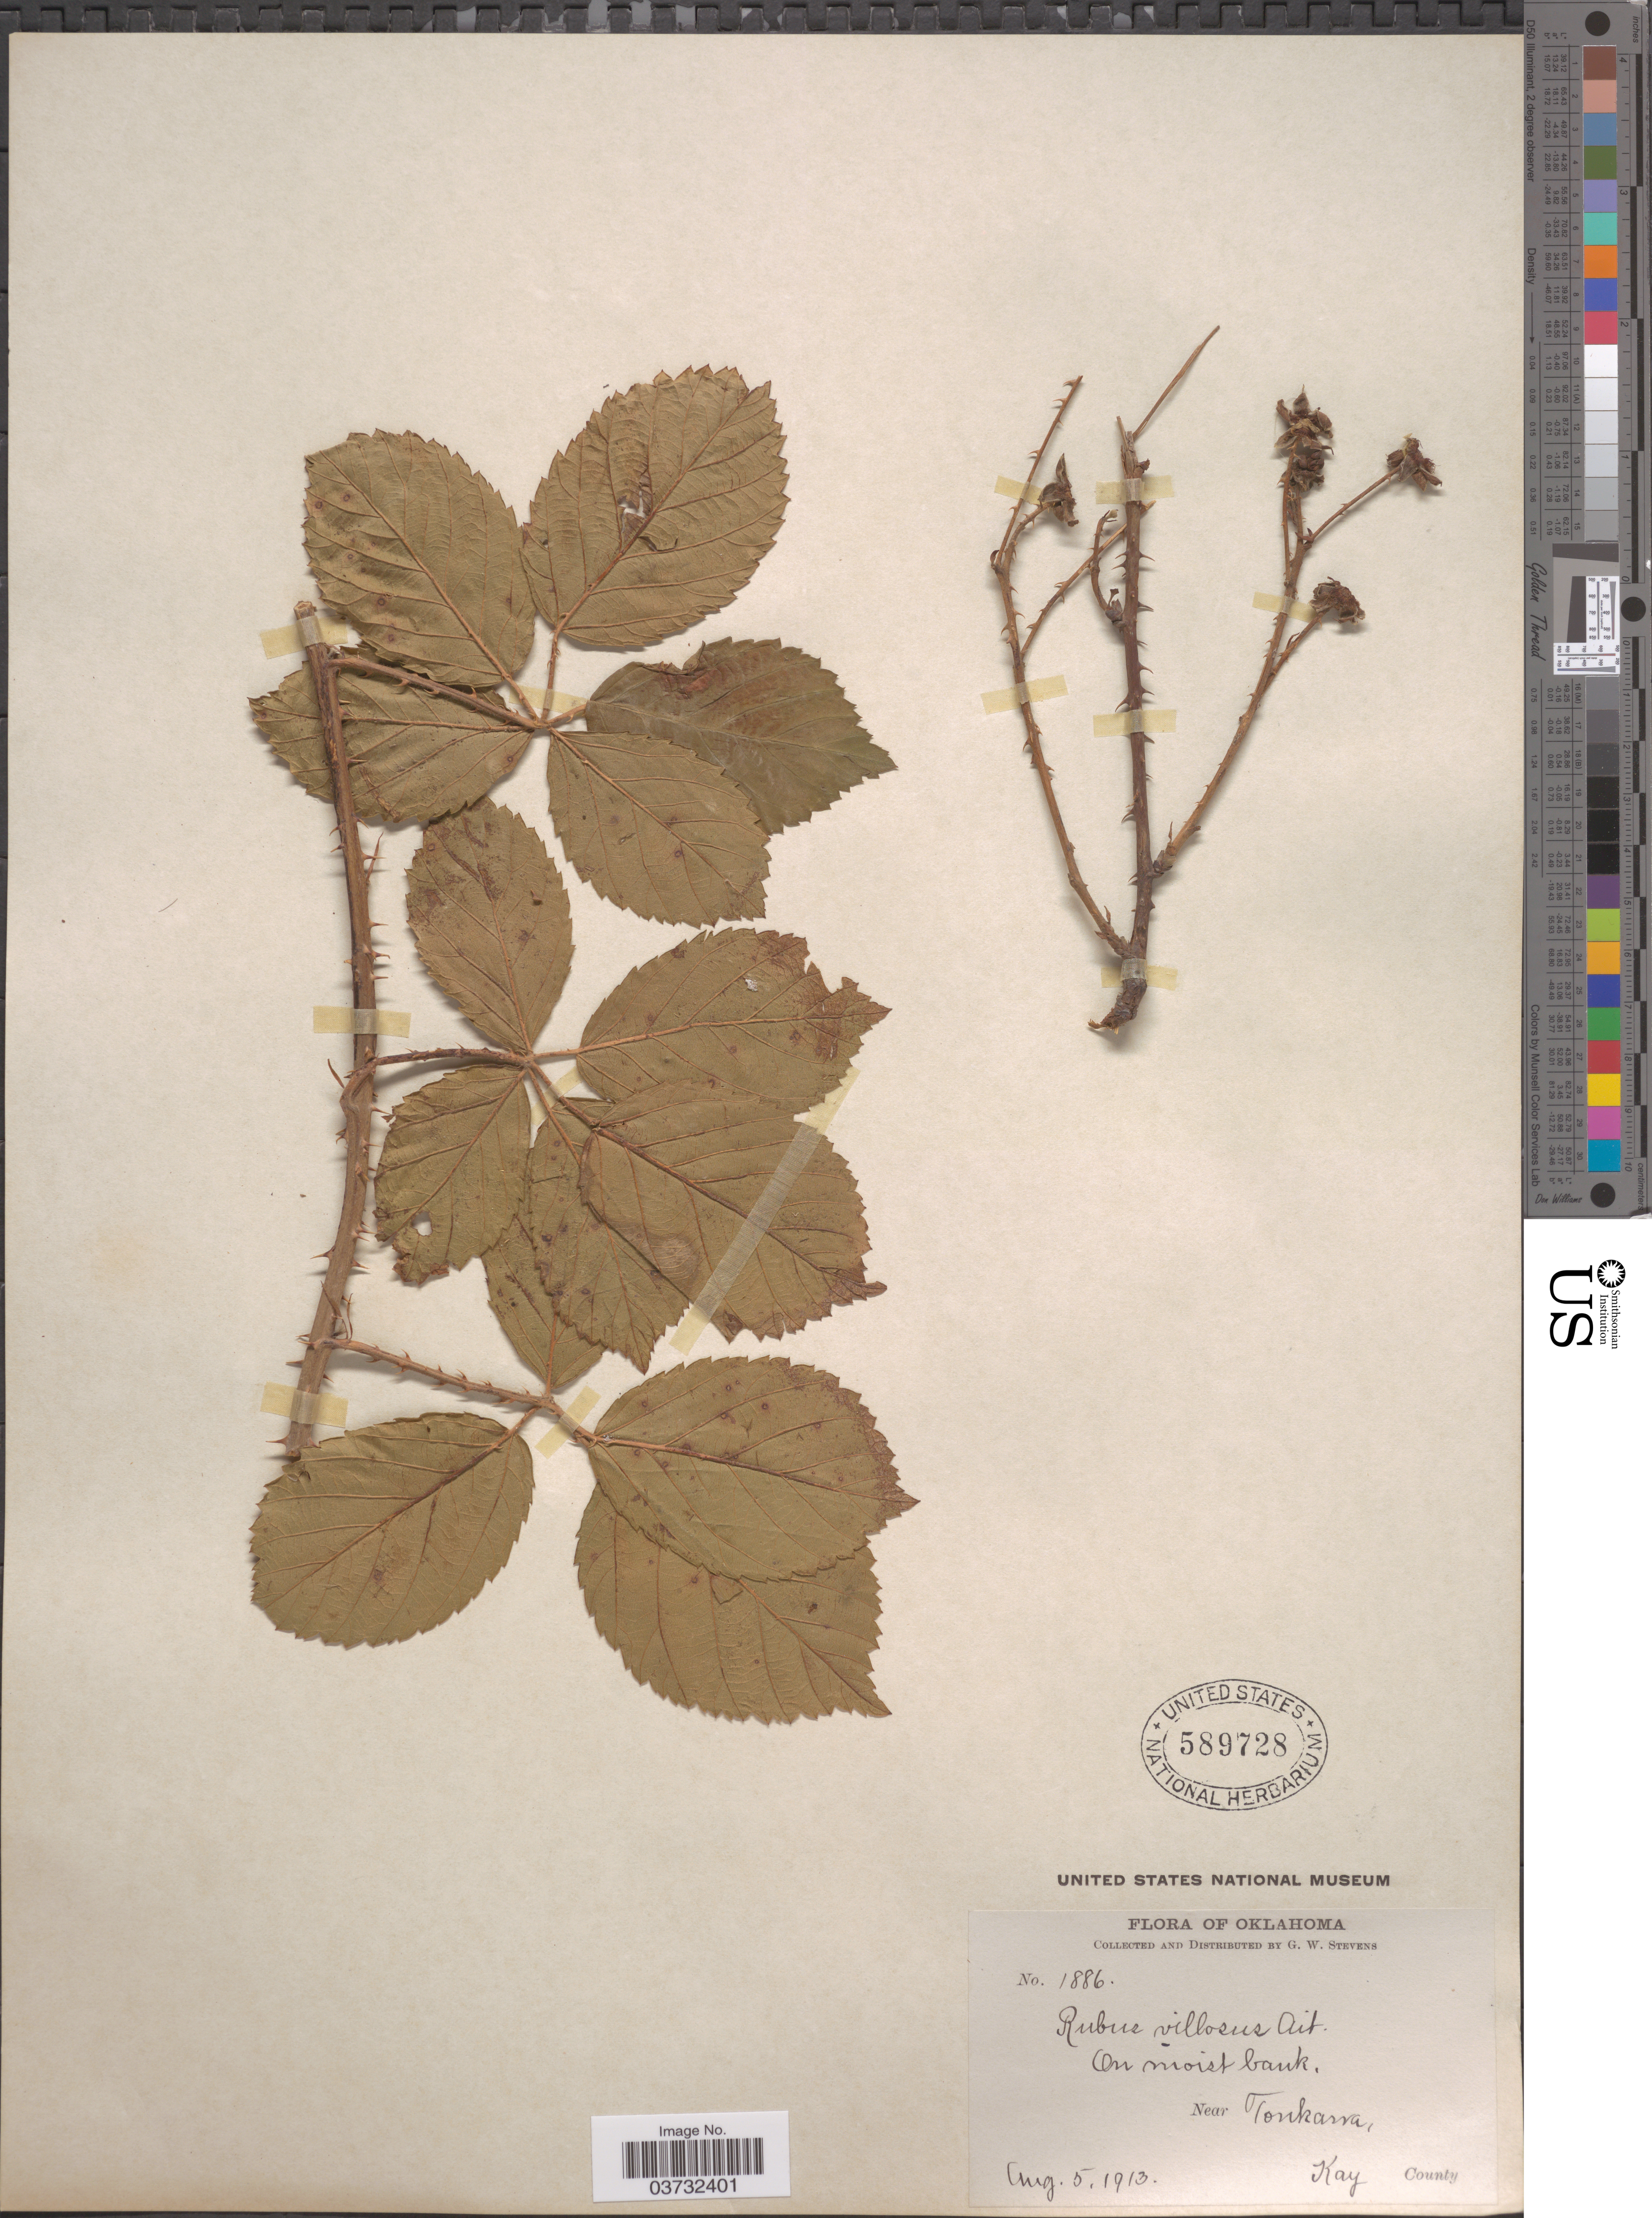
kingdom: Plantae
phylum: Tracheophyta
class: Magnoliopsida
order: Rosales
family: Rosaceae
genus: Rubus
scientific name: Rubus villosus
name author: Thunb.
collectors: G. W. Stevens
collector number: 1886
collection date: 1913-08-05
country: United States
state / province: Oklahoma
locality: Near Tonkawa, Kay County.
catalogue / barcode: US 589728